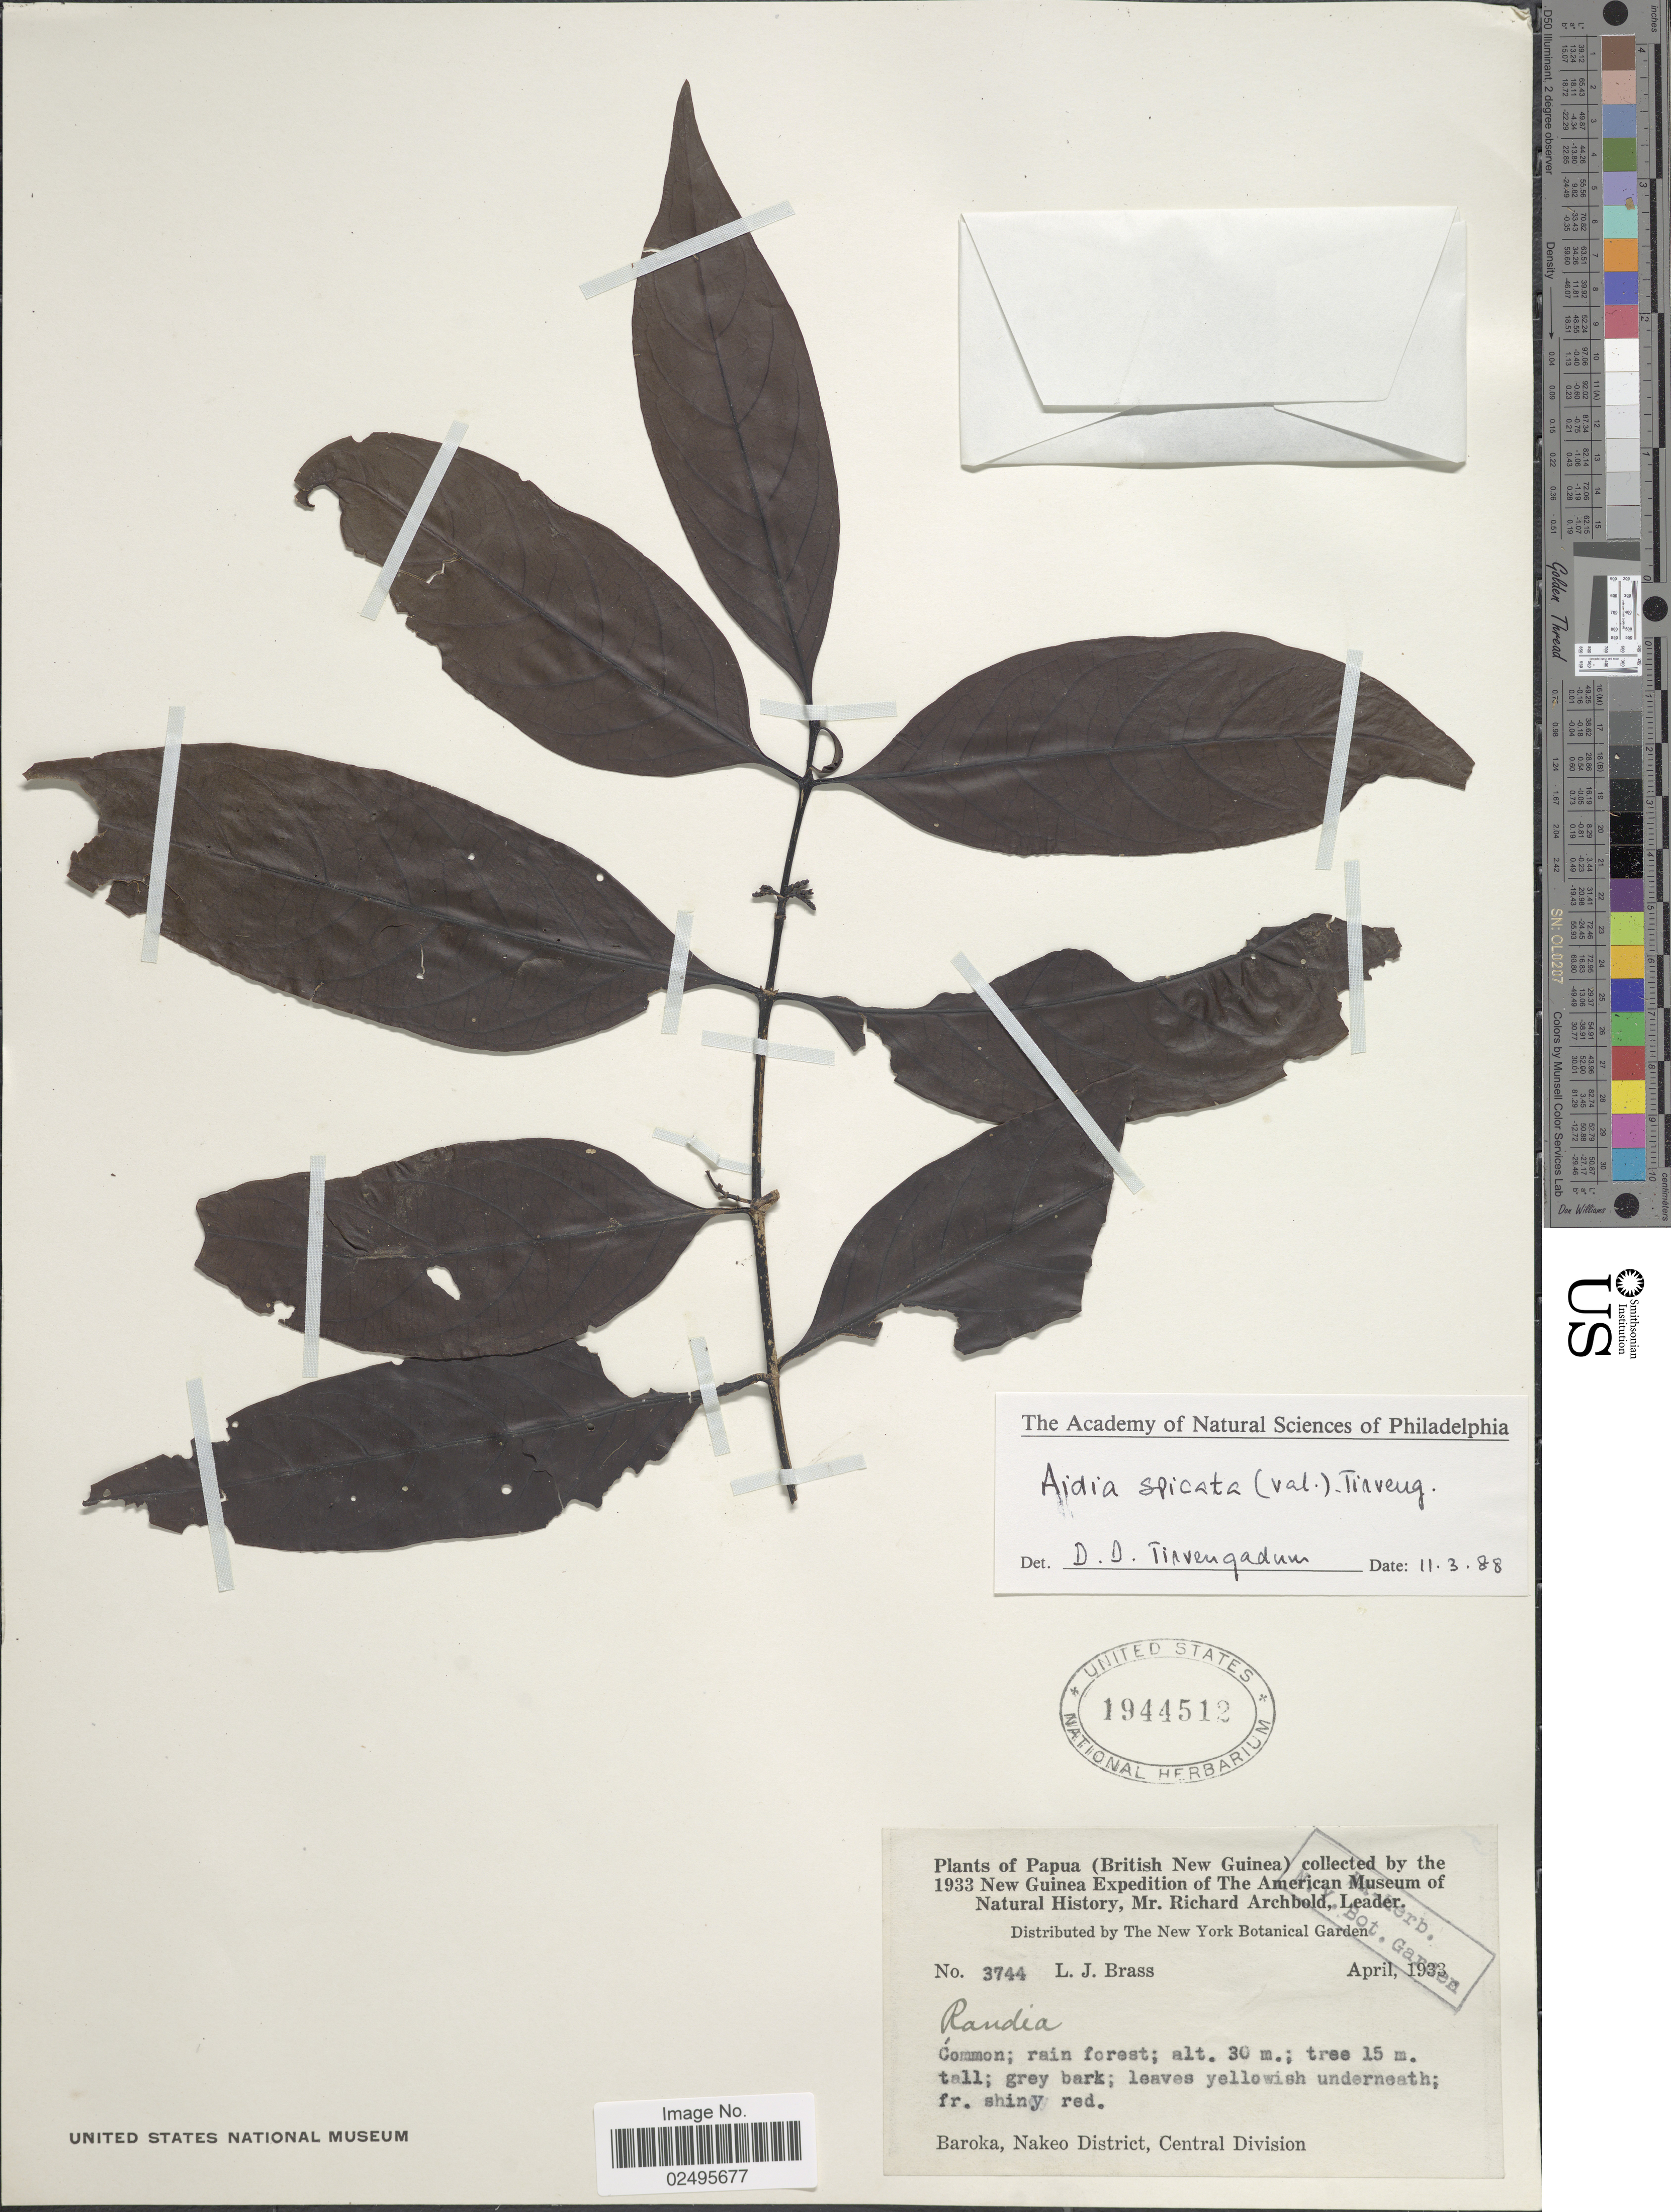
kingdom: Plantae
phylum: Tracheophyta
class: Magnoliopsida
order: Gentianales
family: Rubiaceae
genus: Aidia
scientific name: Aidia racemosa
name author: (Cav.) Tirv.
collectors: L. J. Brass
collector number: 3744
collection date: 1933-04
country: Papua New Guinea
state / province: Central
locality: Baroka, Nakeo District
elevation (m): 30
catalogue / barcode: US 1944512